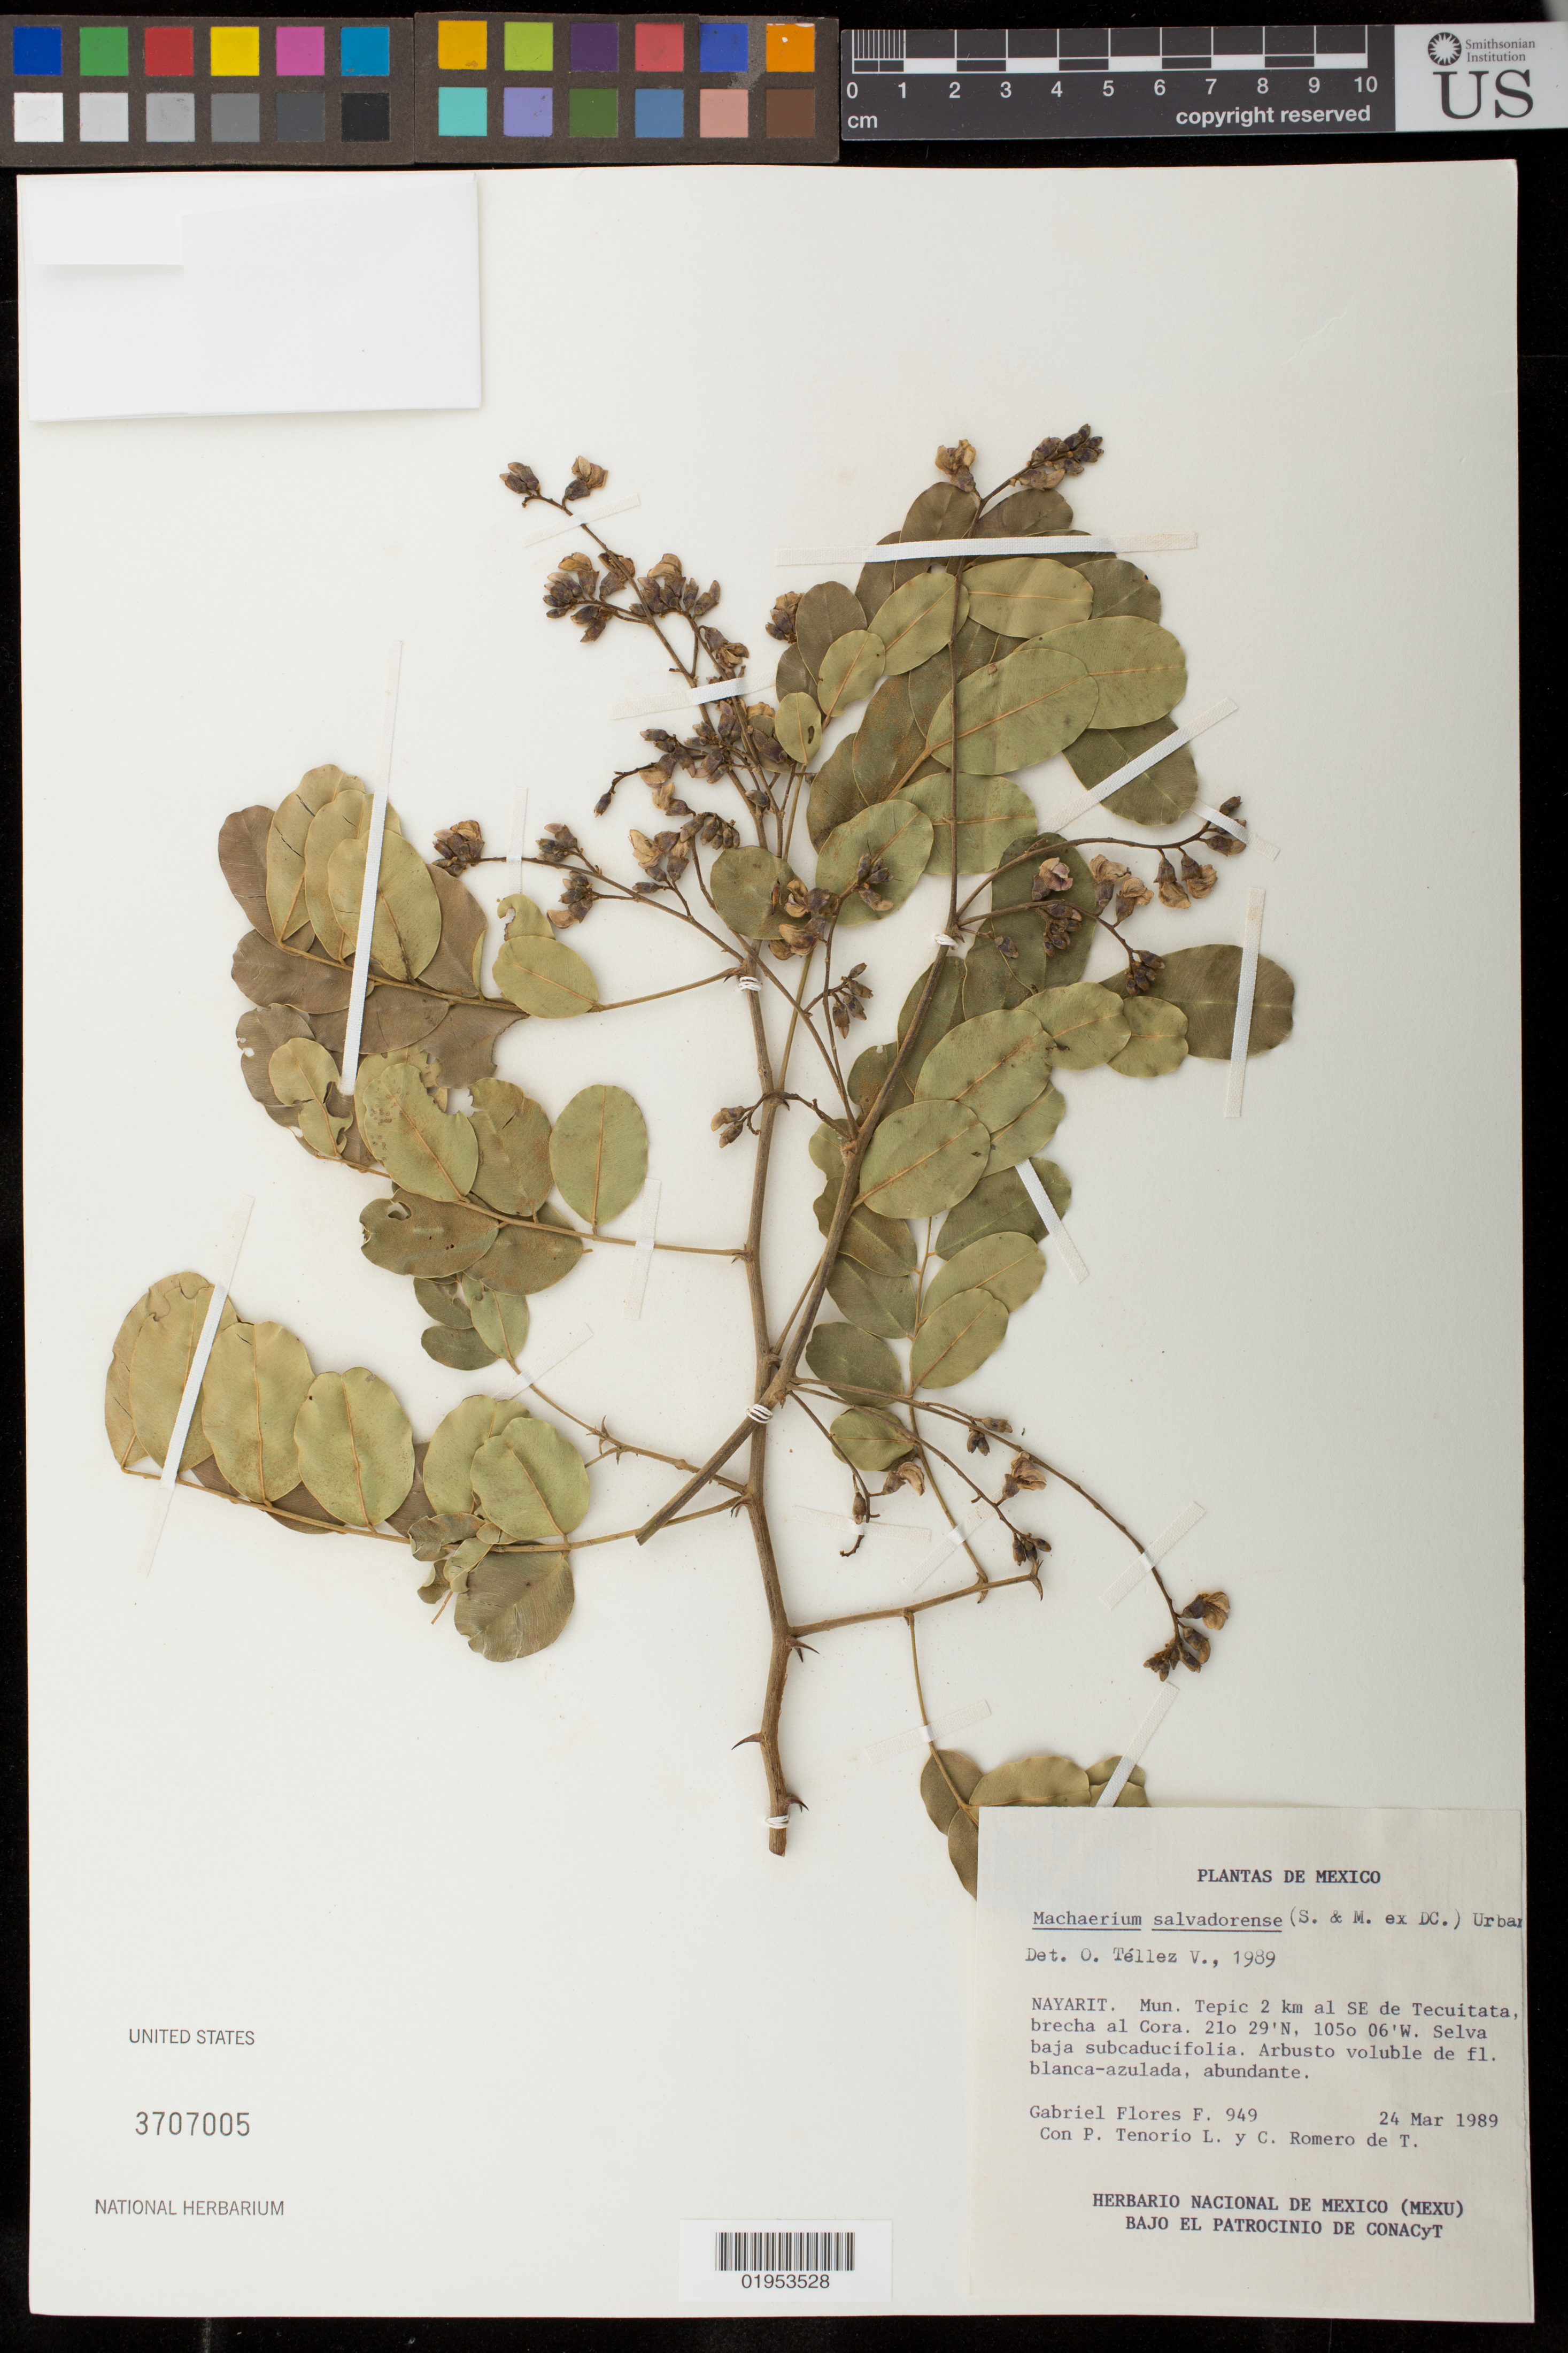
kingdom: Plantae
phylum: Tracheophyta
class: Magnoliopsida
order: Fabales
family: Fabaceae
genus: Machaerium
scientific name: Machaerium salvadorense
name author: (Donn. Sm.) Rudd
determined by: Téllez V., Oswaldo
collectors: G. Flores F., P. Tenorio L. & C. Romero de T.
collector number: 949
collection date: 1989-03-24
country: Mexico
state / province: Nayarit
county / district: Tepec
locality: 2 km al SE de Tecitata, brecha al Cora.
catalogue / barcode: US 3707005